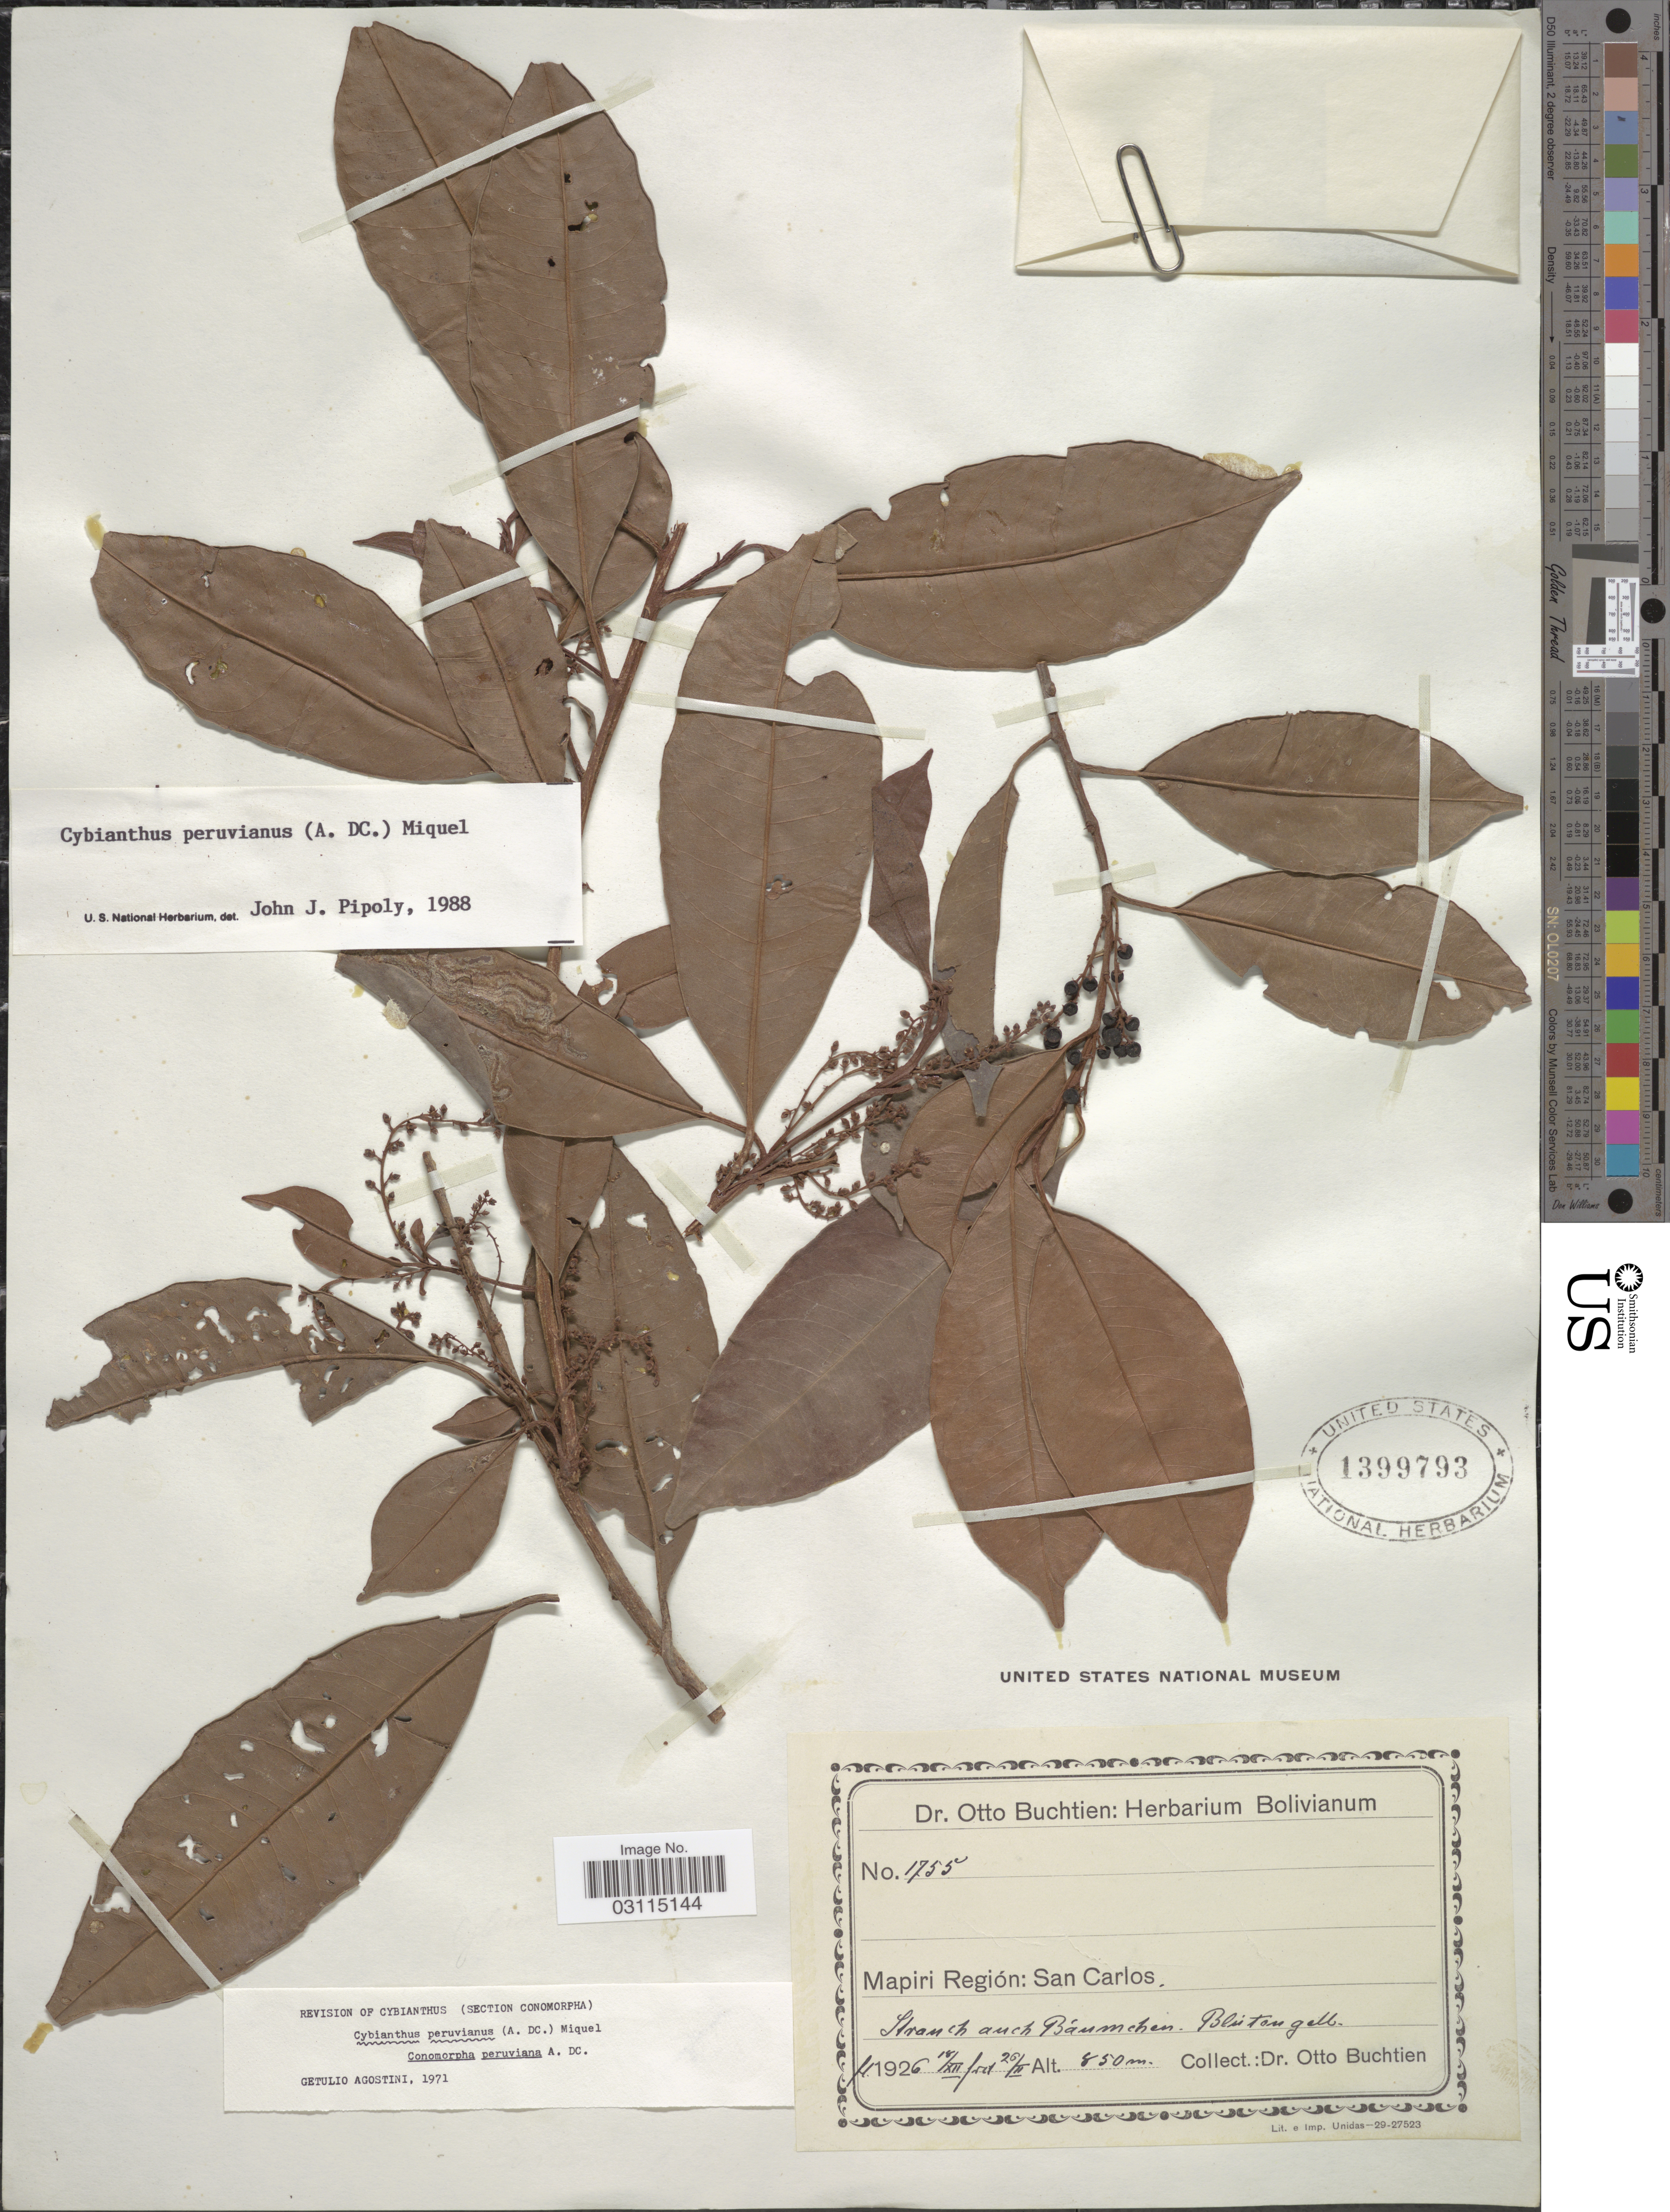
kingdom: Plantae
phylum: Tracheophyta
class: Magnoliopsida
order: Ericales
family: Primulaceae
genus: Cybianthus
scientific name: Cybianthus peruvianus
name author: (A. DC.) Miq.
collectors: O. Buchtien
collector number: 175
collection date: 1926-02-26/1926-12-18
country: Bolivia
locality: Mapiri Region: San Carlos.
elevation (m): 850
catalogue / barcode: US 1399793